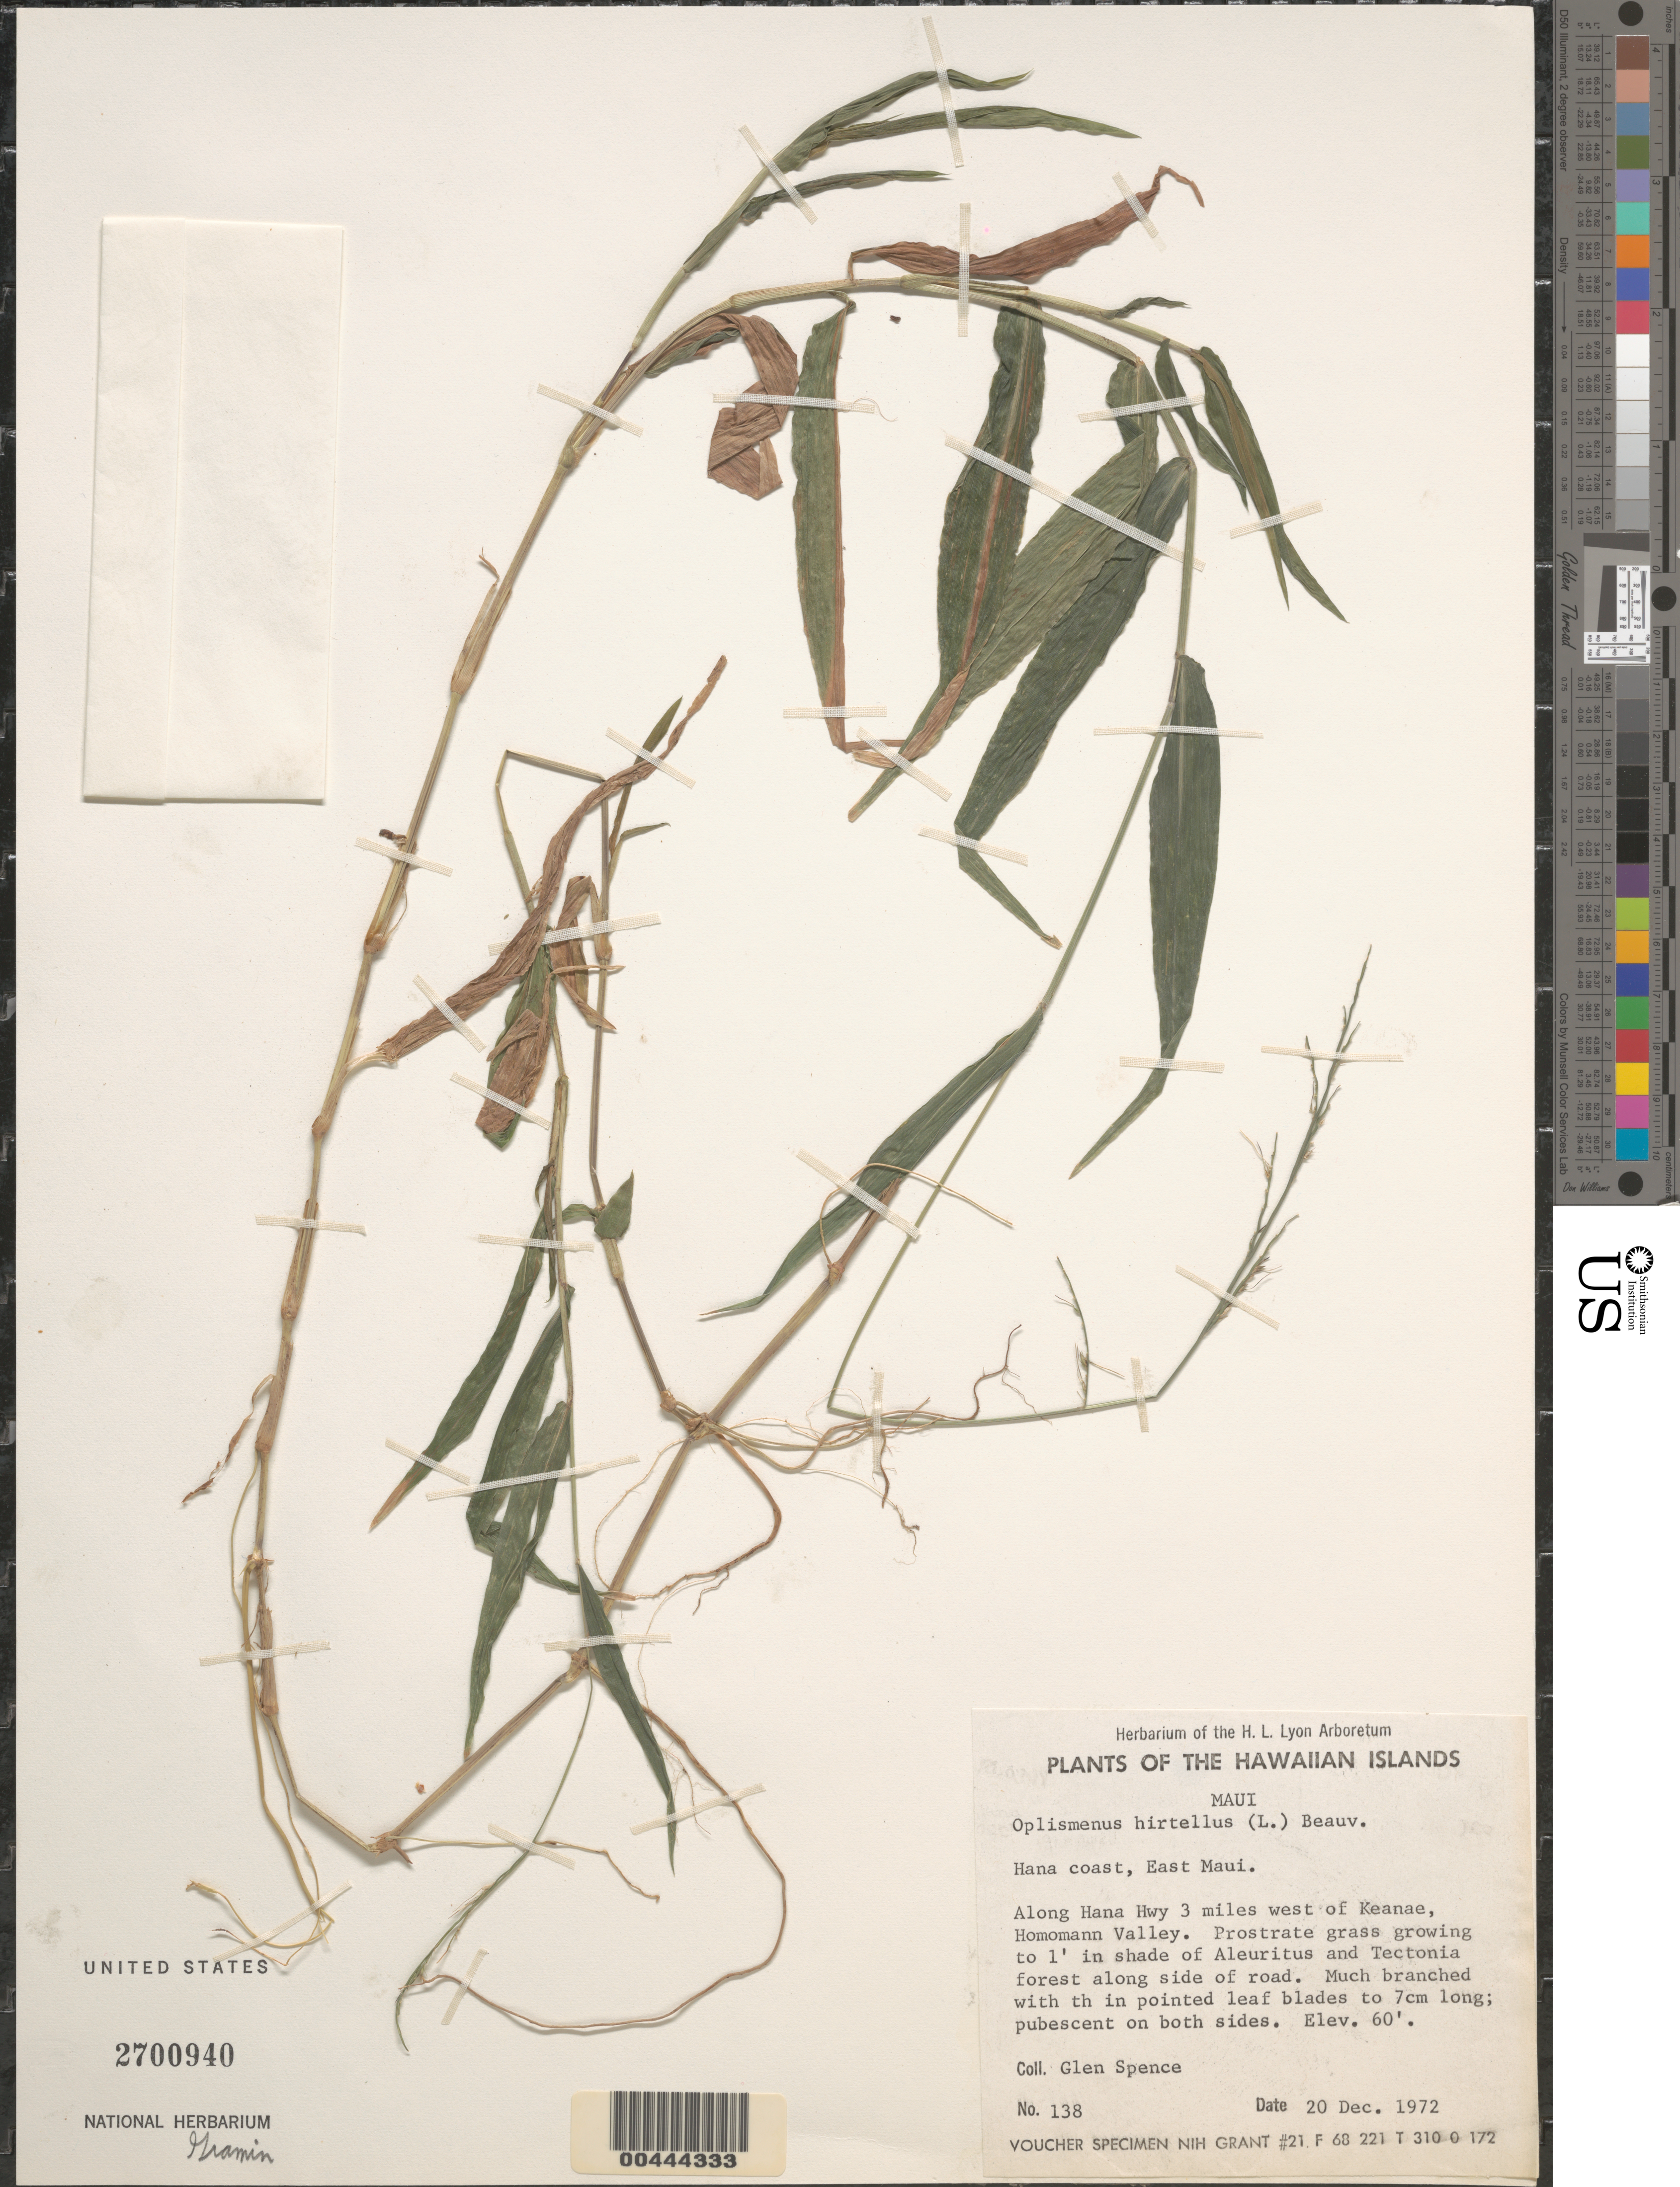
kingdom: Plantae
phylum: Tracheophyta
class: Liliopsida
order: Poales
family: Poaceae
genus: Oplismenus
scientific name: Oplismenus hirtellus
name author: (L.) P. Beauv.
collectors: G. Spence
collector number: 138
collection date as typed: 20 Dec 1972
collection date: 1972-12-20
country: United States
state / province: Hawaii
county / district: Maui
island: Maui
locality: Hana coast, East Maui. Along Hana Hwy 3 miles west of Keanae, Homomann Valley, along side of road.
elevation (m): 18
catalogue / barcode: US 2700940